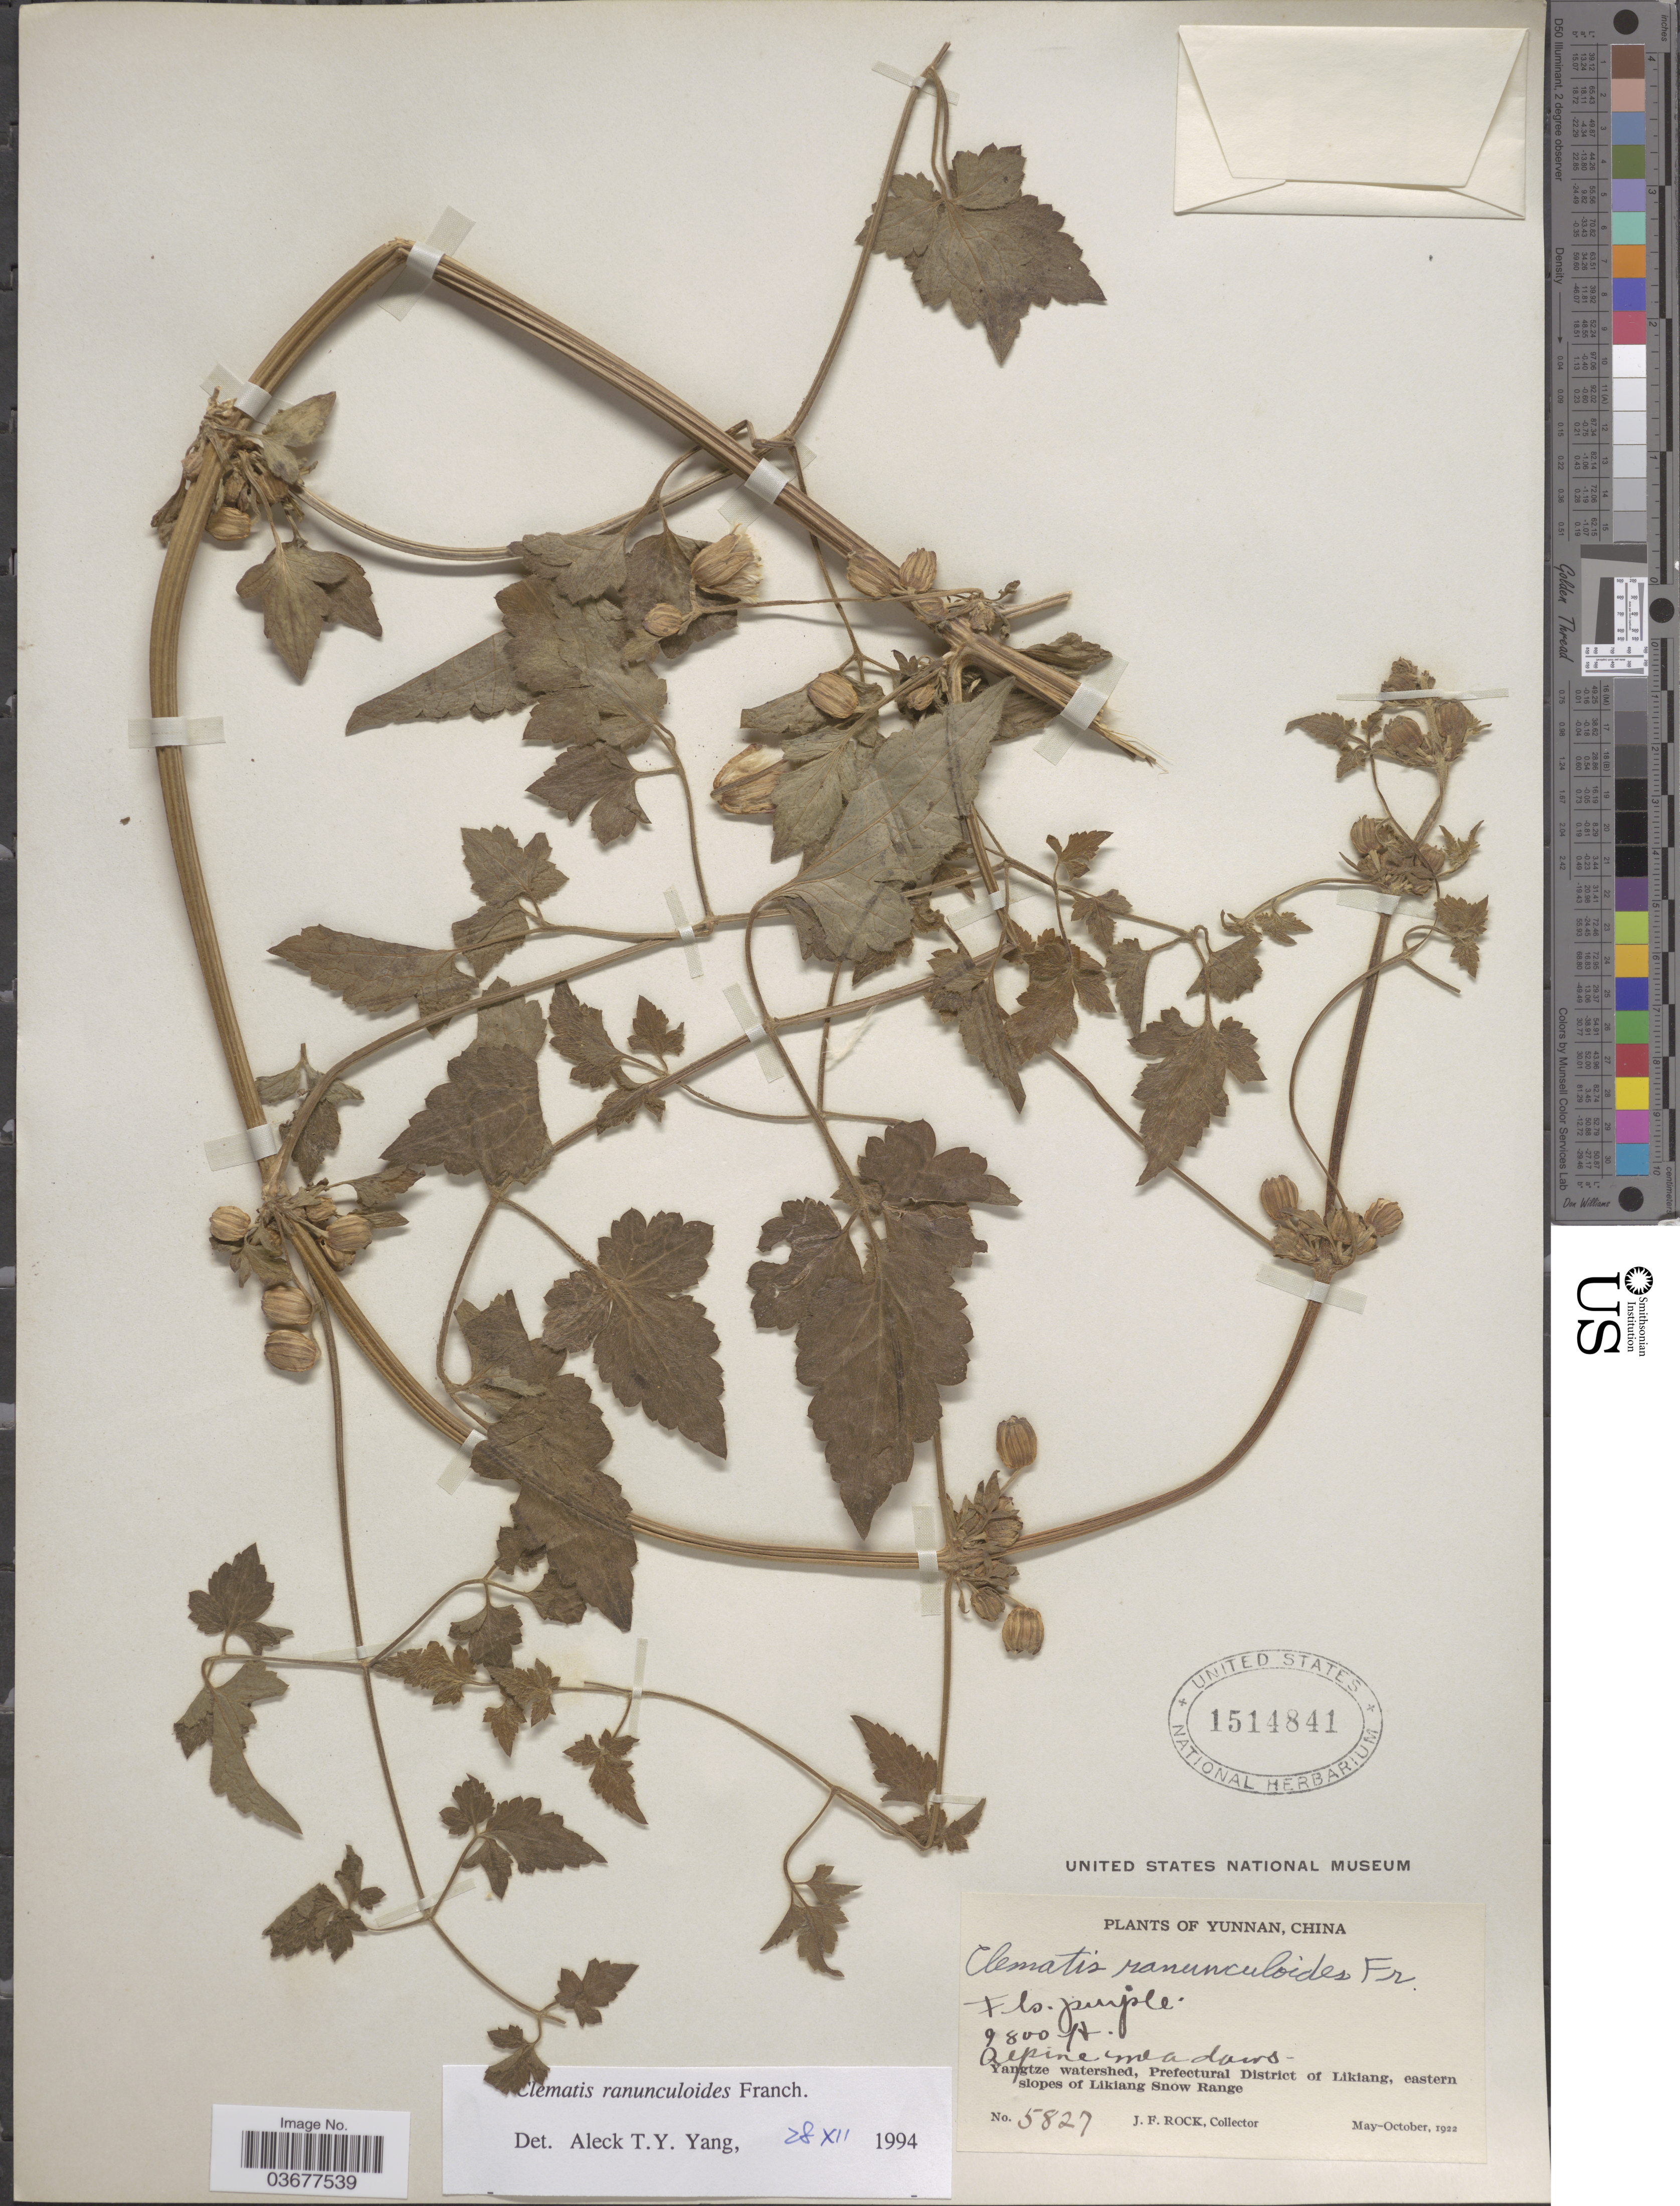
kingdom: Plantae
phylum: Tracheophyta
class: Magnoliopsida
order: Ranunculales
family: Ranunculaceae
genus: Clematis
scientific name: Clematis ranunculoides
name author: Franch.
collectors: J. Rock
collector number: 5827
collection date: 1922-05/1922-10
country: China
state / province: Yunnan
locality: Alpine meadows. Yangtze watershed, Prefectural District of Likiang, eastern slopes of Likiang Snow Range.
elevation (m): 2987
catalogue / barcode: US 1514841